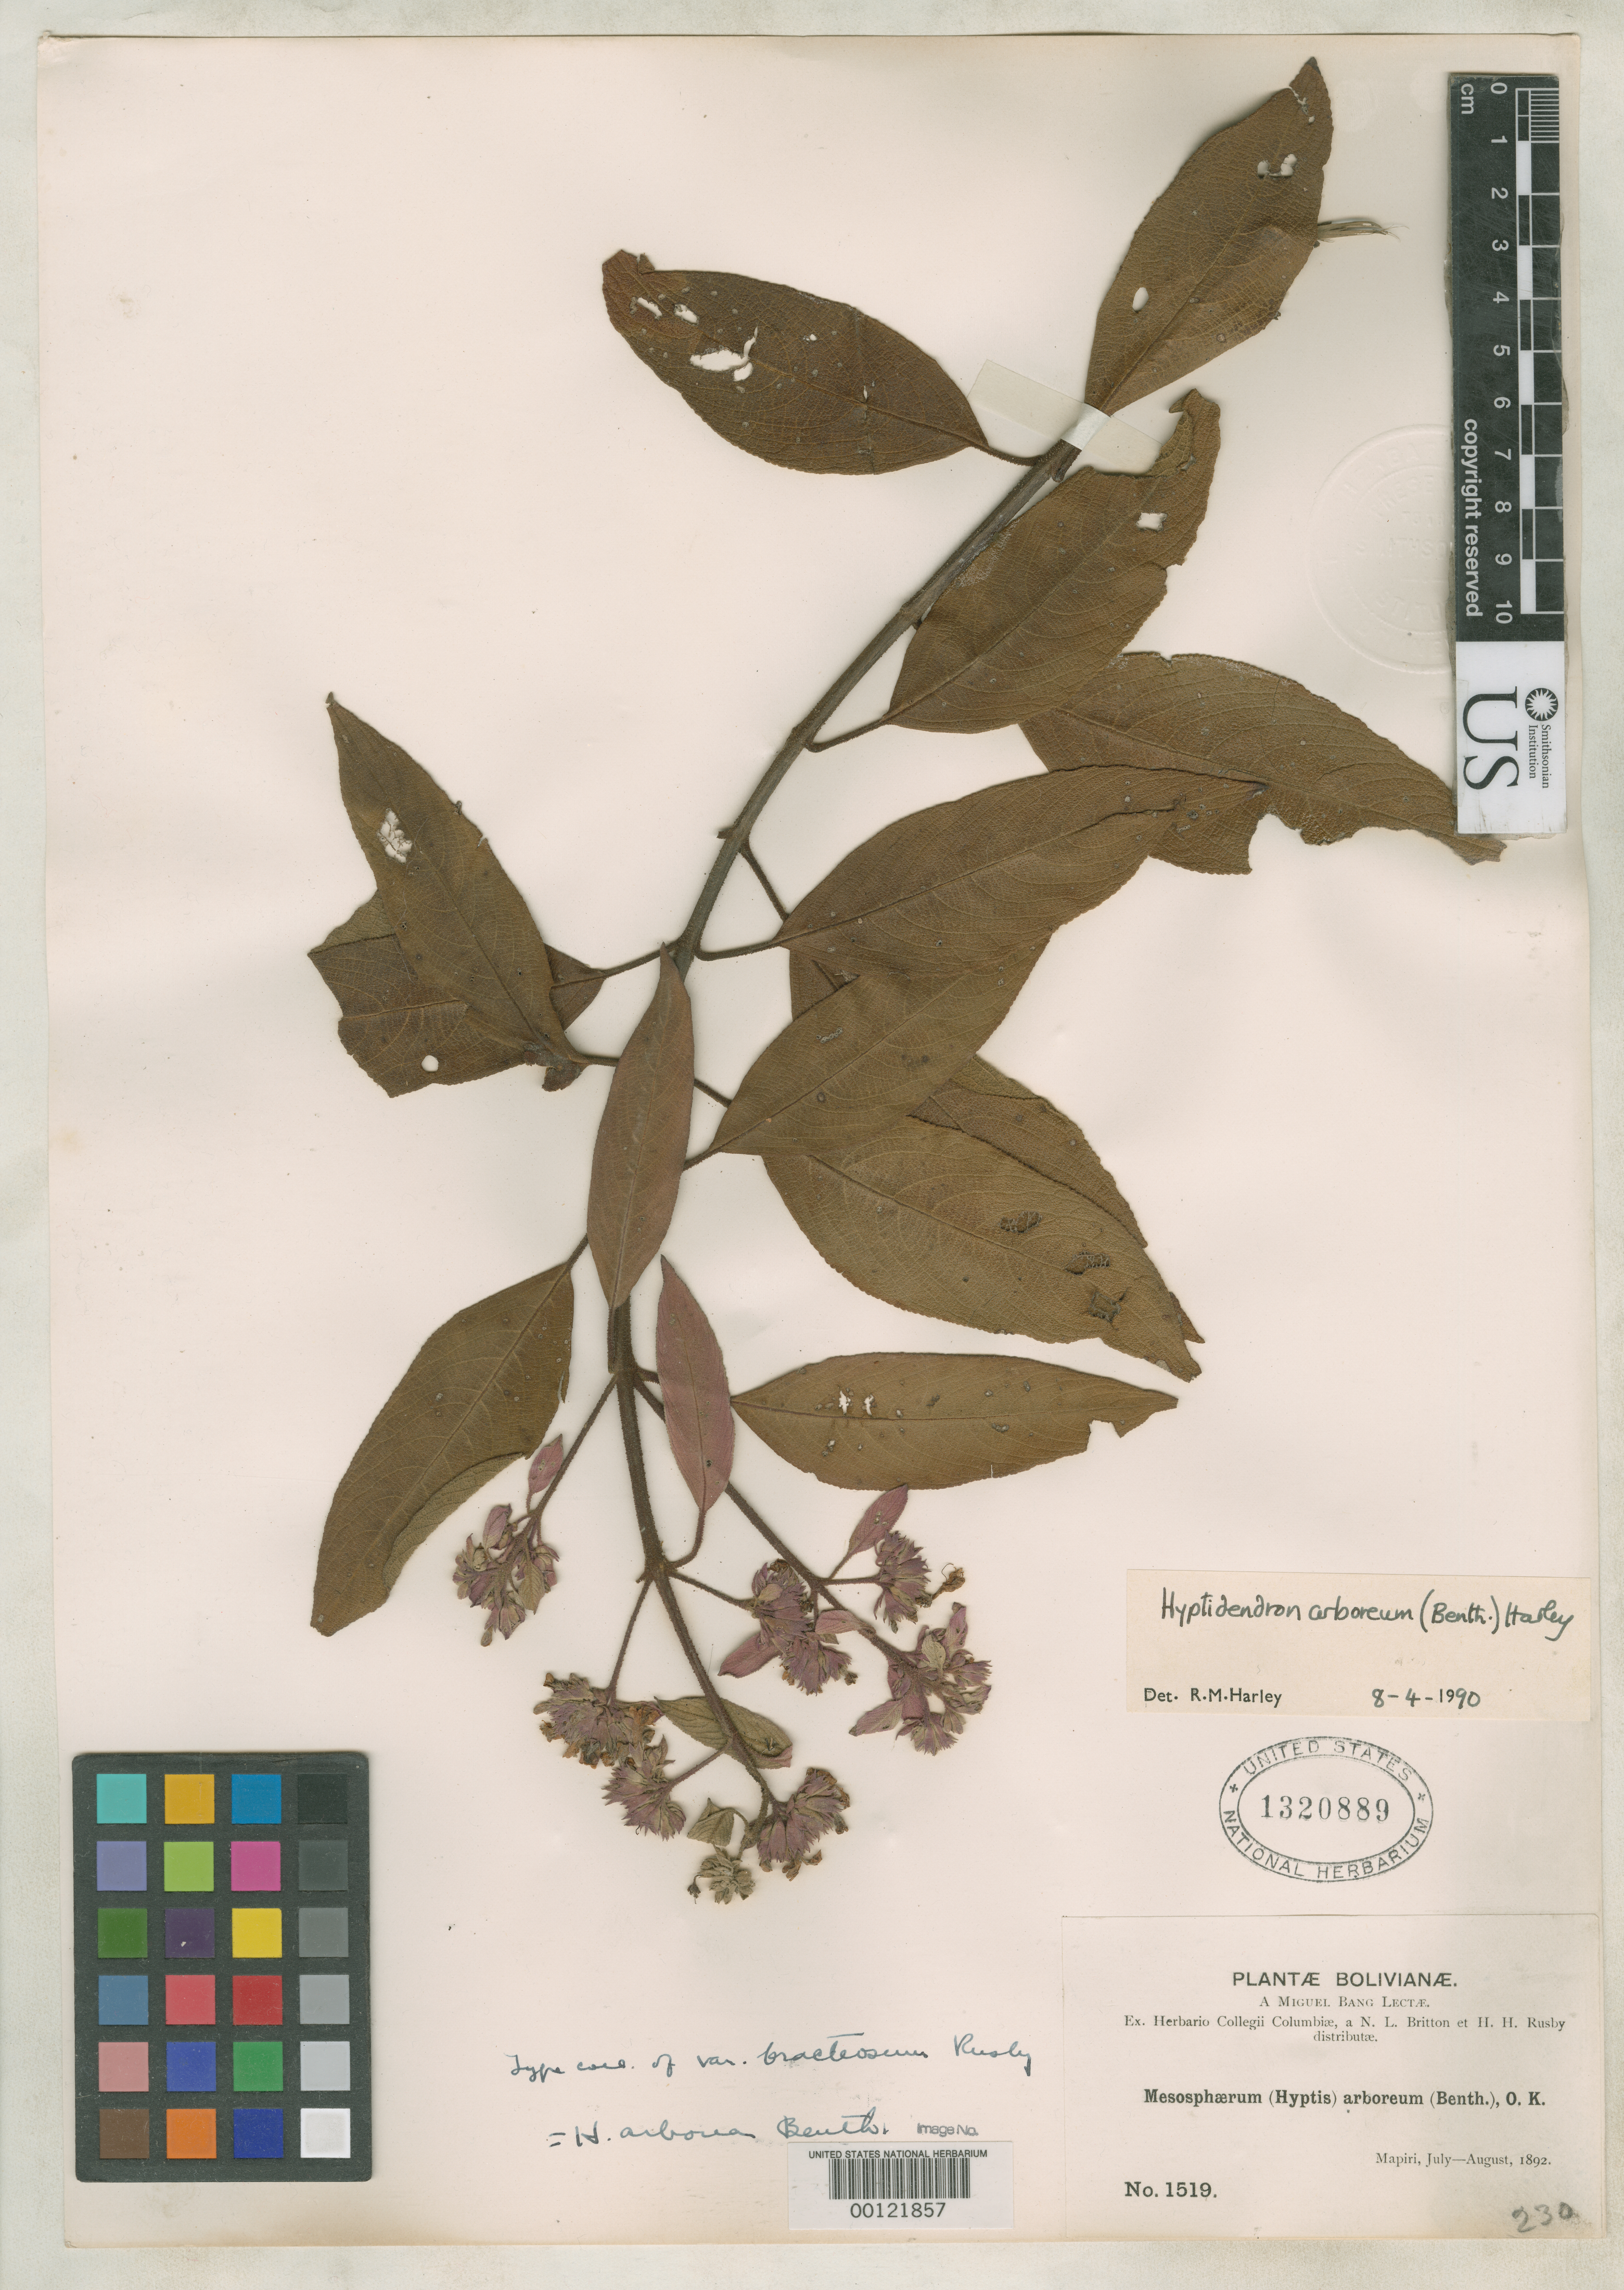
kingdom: Plantae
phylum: Tracheophyta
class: Magnoliopsida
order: Lamiales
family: Lamiaceae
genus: Mesosphaerum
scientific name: Mesosphaerum arboreum var. bracteosum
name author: Rusby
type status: Isotype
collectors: M. Bang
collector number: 1519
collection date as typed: Jul 1892 to -- Aug 1892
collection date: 1892-07/1892-08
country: Bolivia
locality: Mapiri.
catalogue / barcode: US 1320889